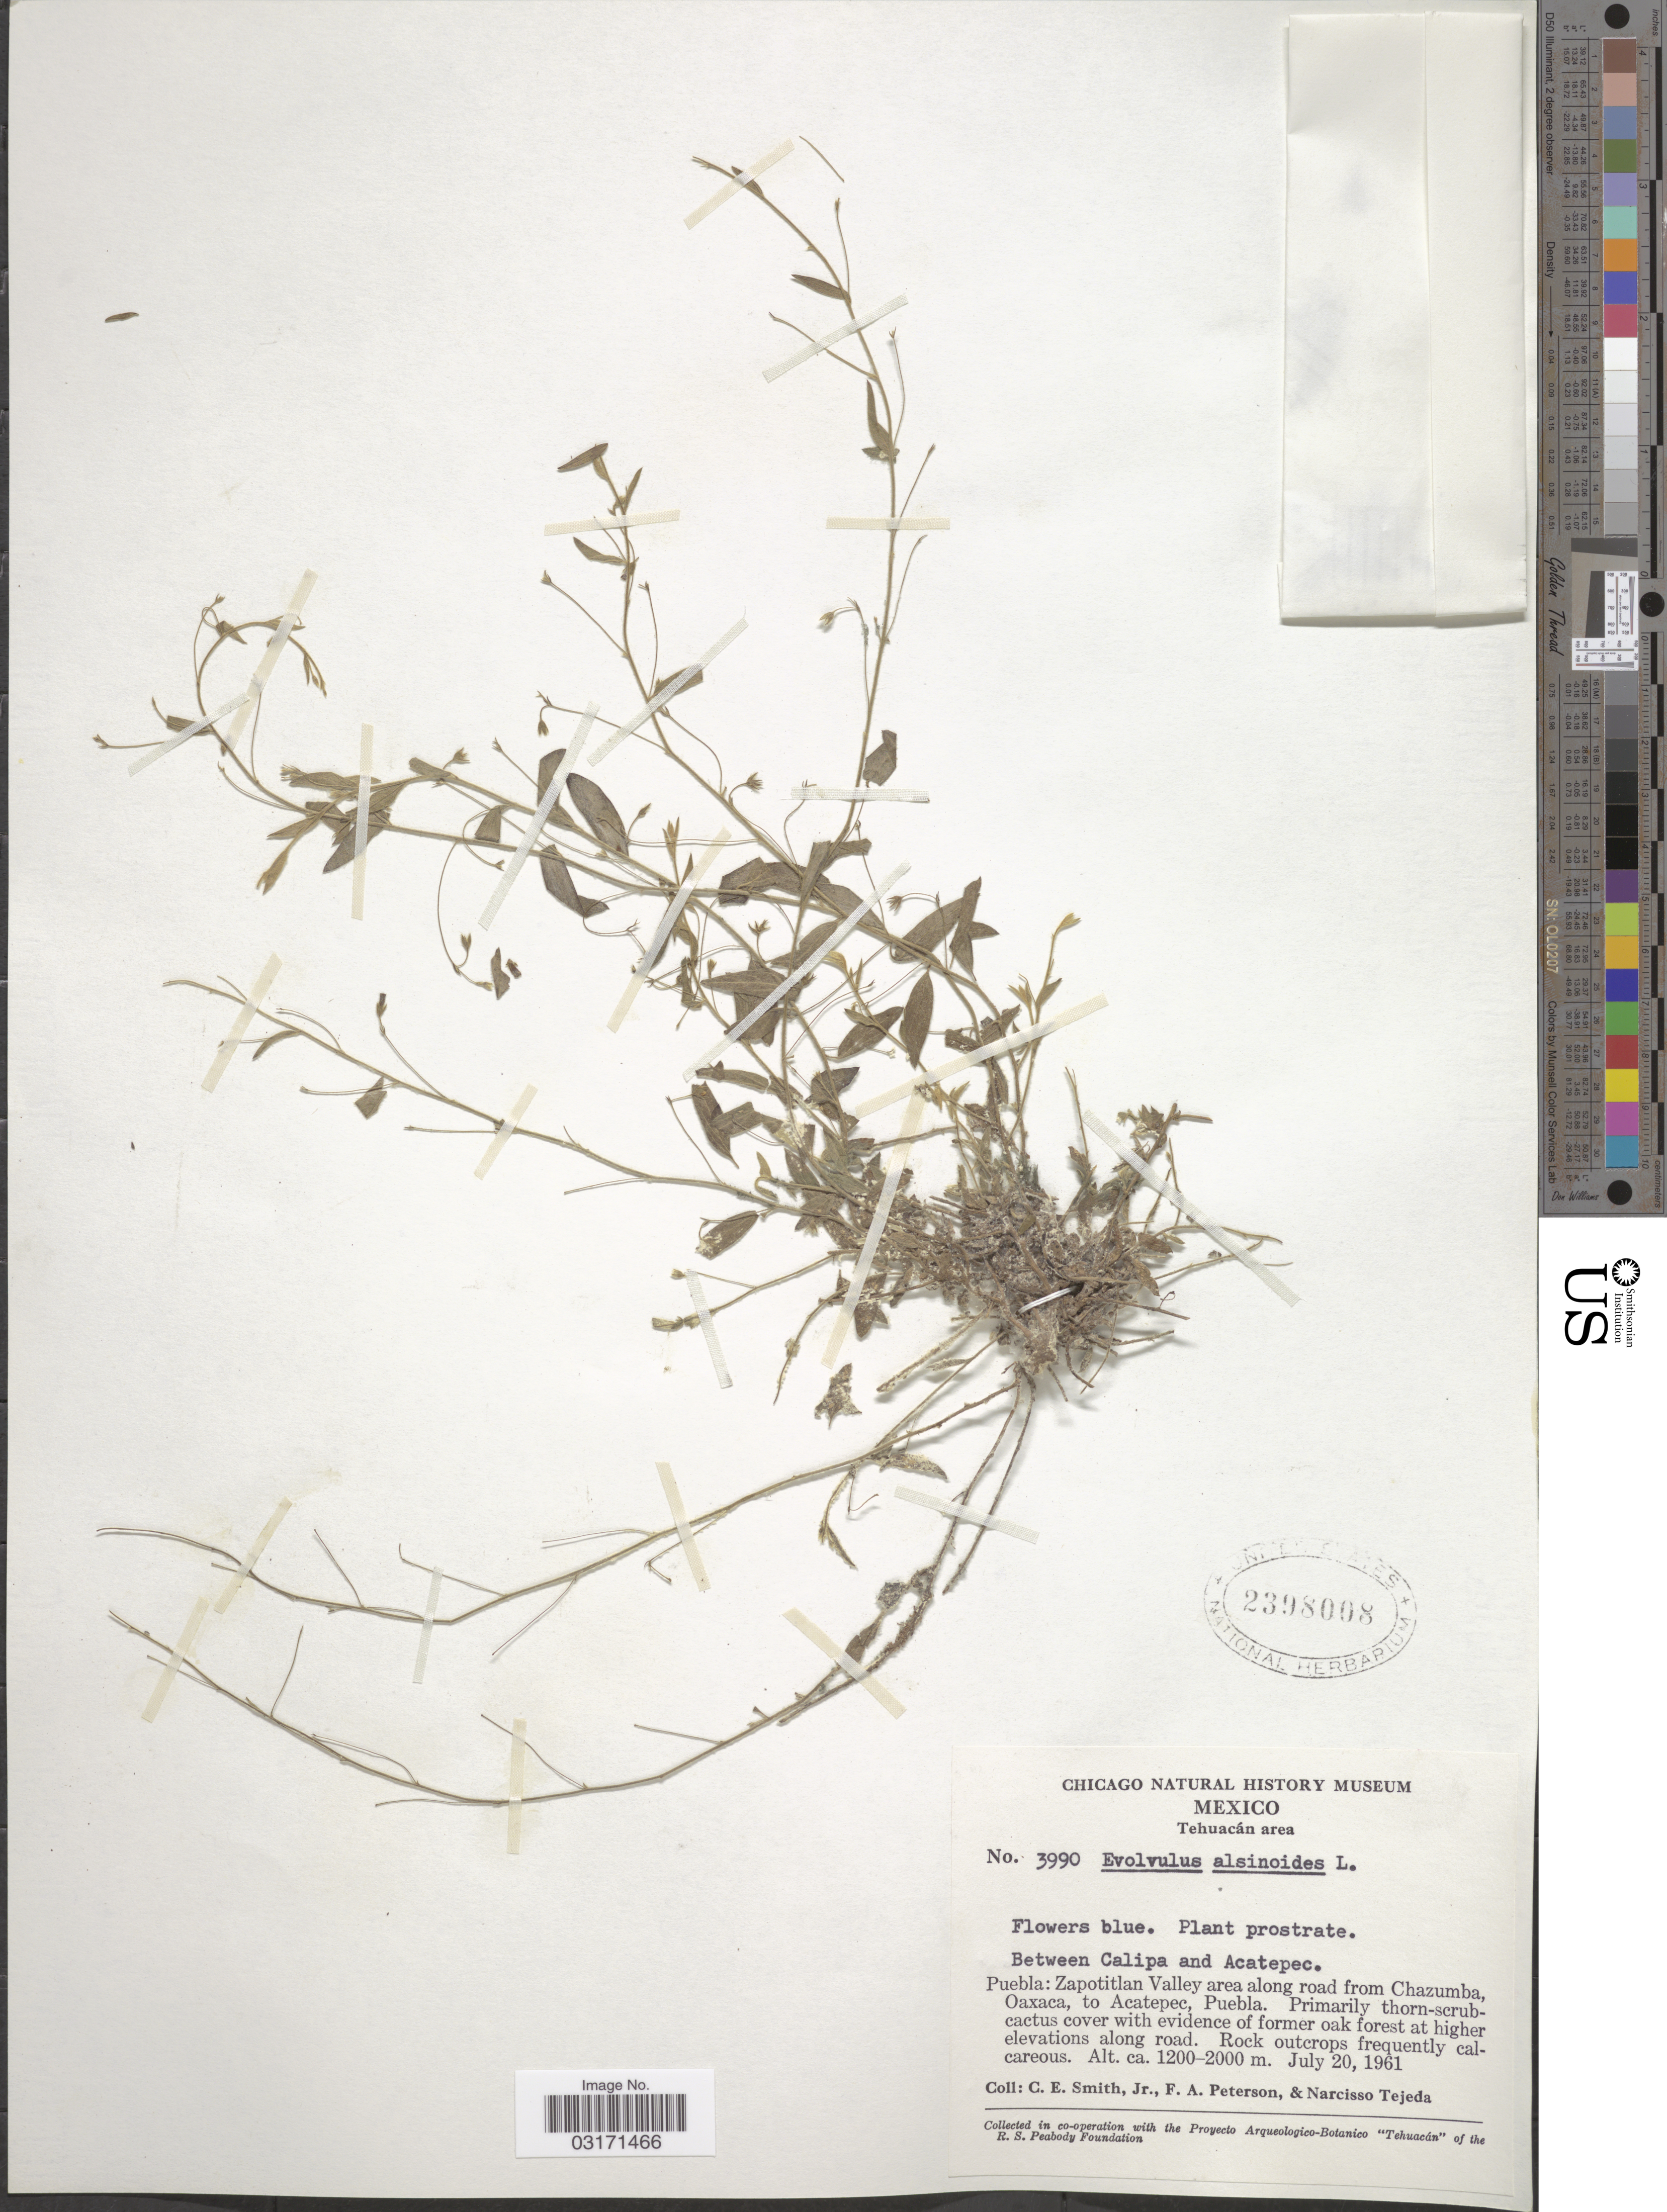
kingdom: Plantae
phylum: Tracheophyta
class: Magnoliopsida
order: Solanales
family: Convolvulaceae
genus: Evolvulus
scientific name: Evolvulus alsinoides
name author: (L.) L.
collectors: C. E. Smith Jr., F. A. Peterson & N. Tejeda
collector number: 3990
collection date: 1961-07-20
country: Mexico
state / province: Puebla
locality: Tehuacán area, Puebla: Zapotitlan Valley area along road from Chazumba, Oaxaca, to Acatepec, Puebla.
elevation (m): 1200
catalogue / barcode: US 2398008